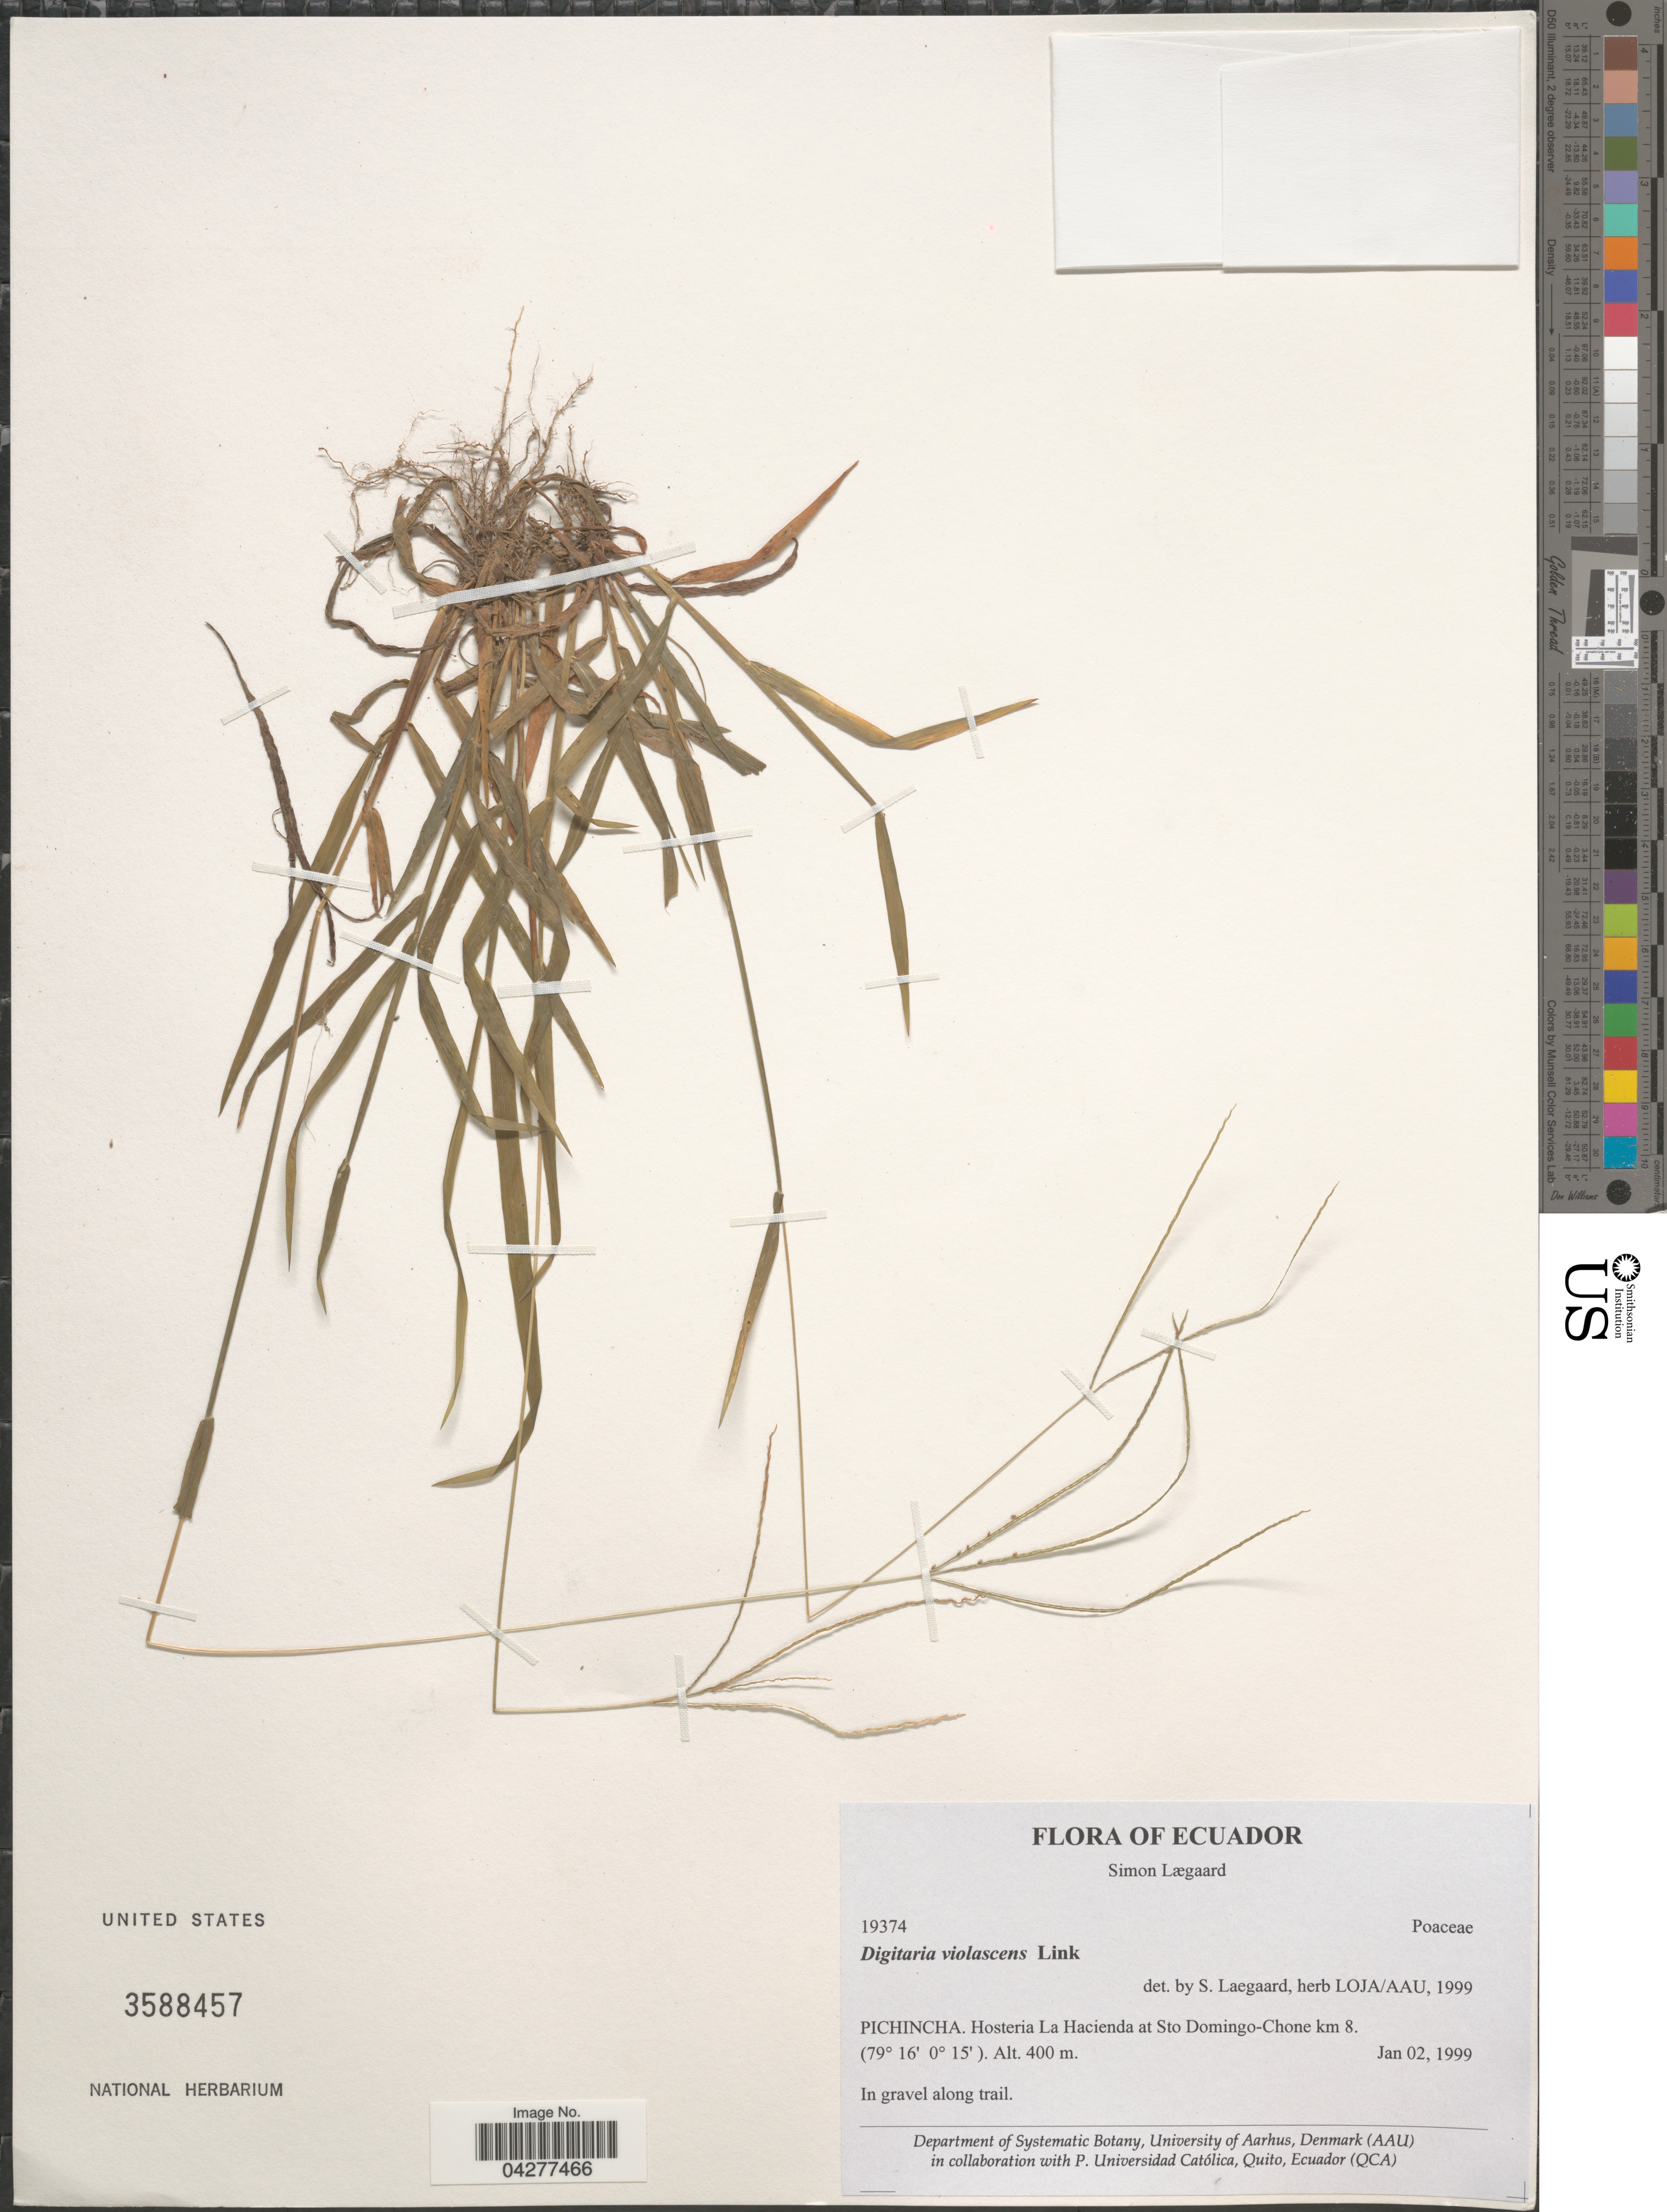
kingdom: Plantae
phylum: Tracheophyta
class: Liliopsida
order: Poales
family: Poaceae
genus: Digitaria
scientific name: Digitaria violascens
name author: Link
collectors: S. Lægaard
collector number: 19374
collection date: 1999-01-02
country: Ecuador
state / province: Pichincha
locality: Hosteria La Hacienda at Sto Domingo-Chone km 8. In gravel along trail.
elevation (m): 400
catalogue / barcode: US 3588457